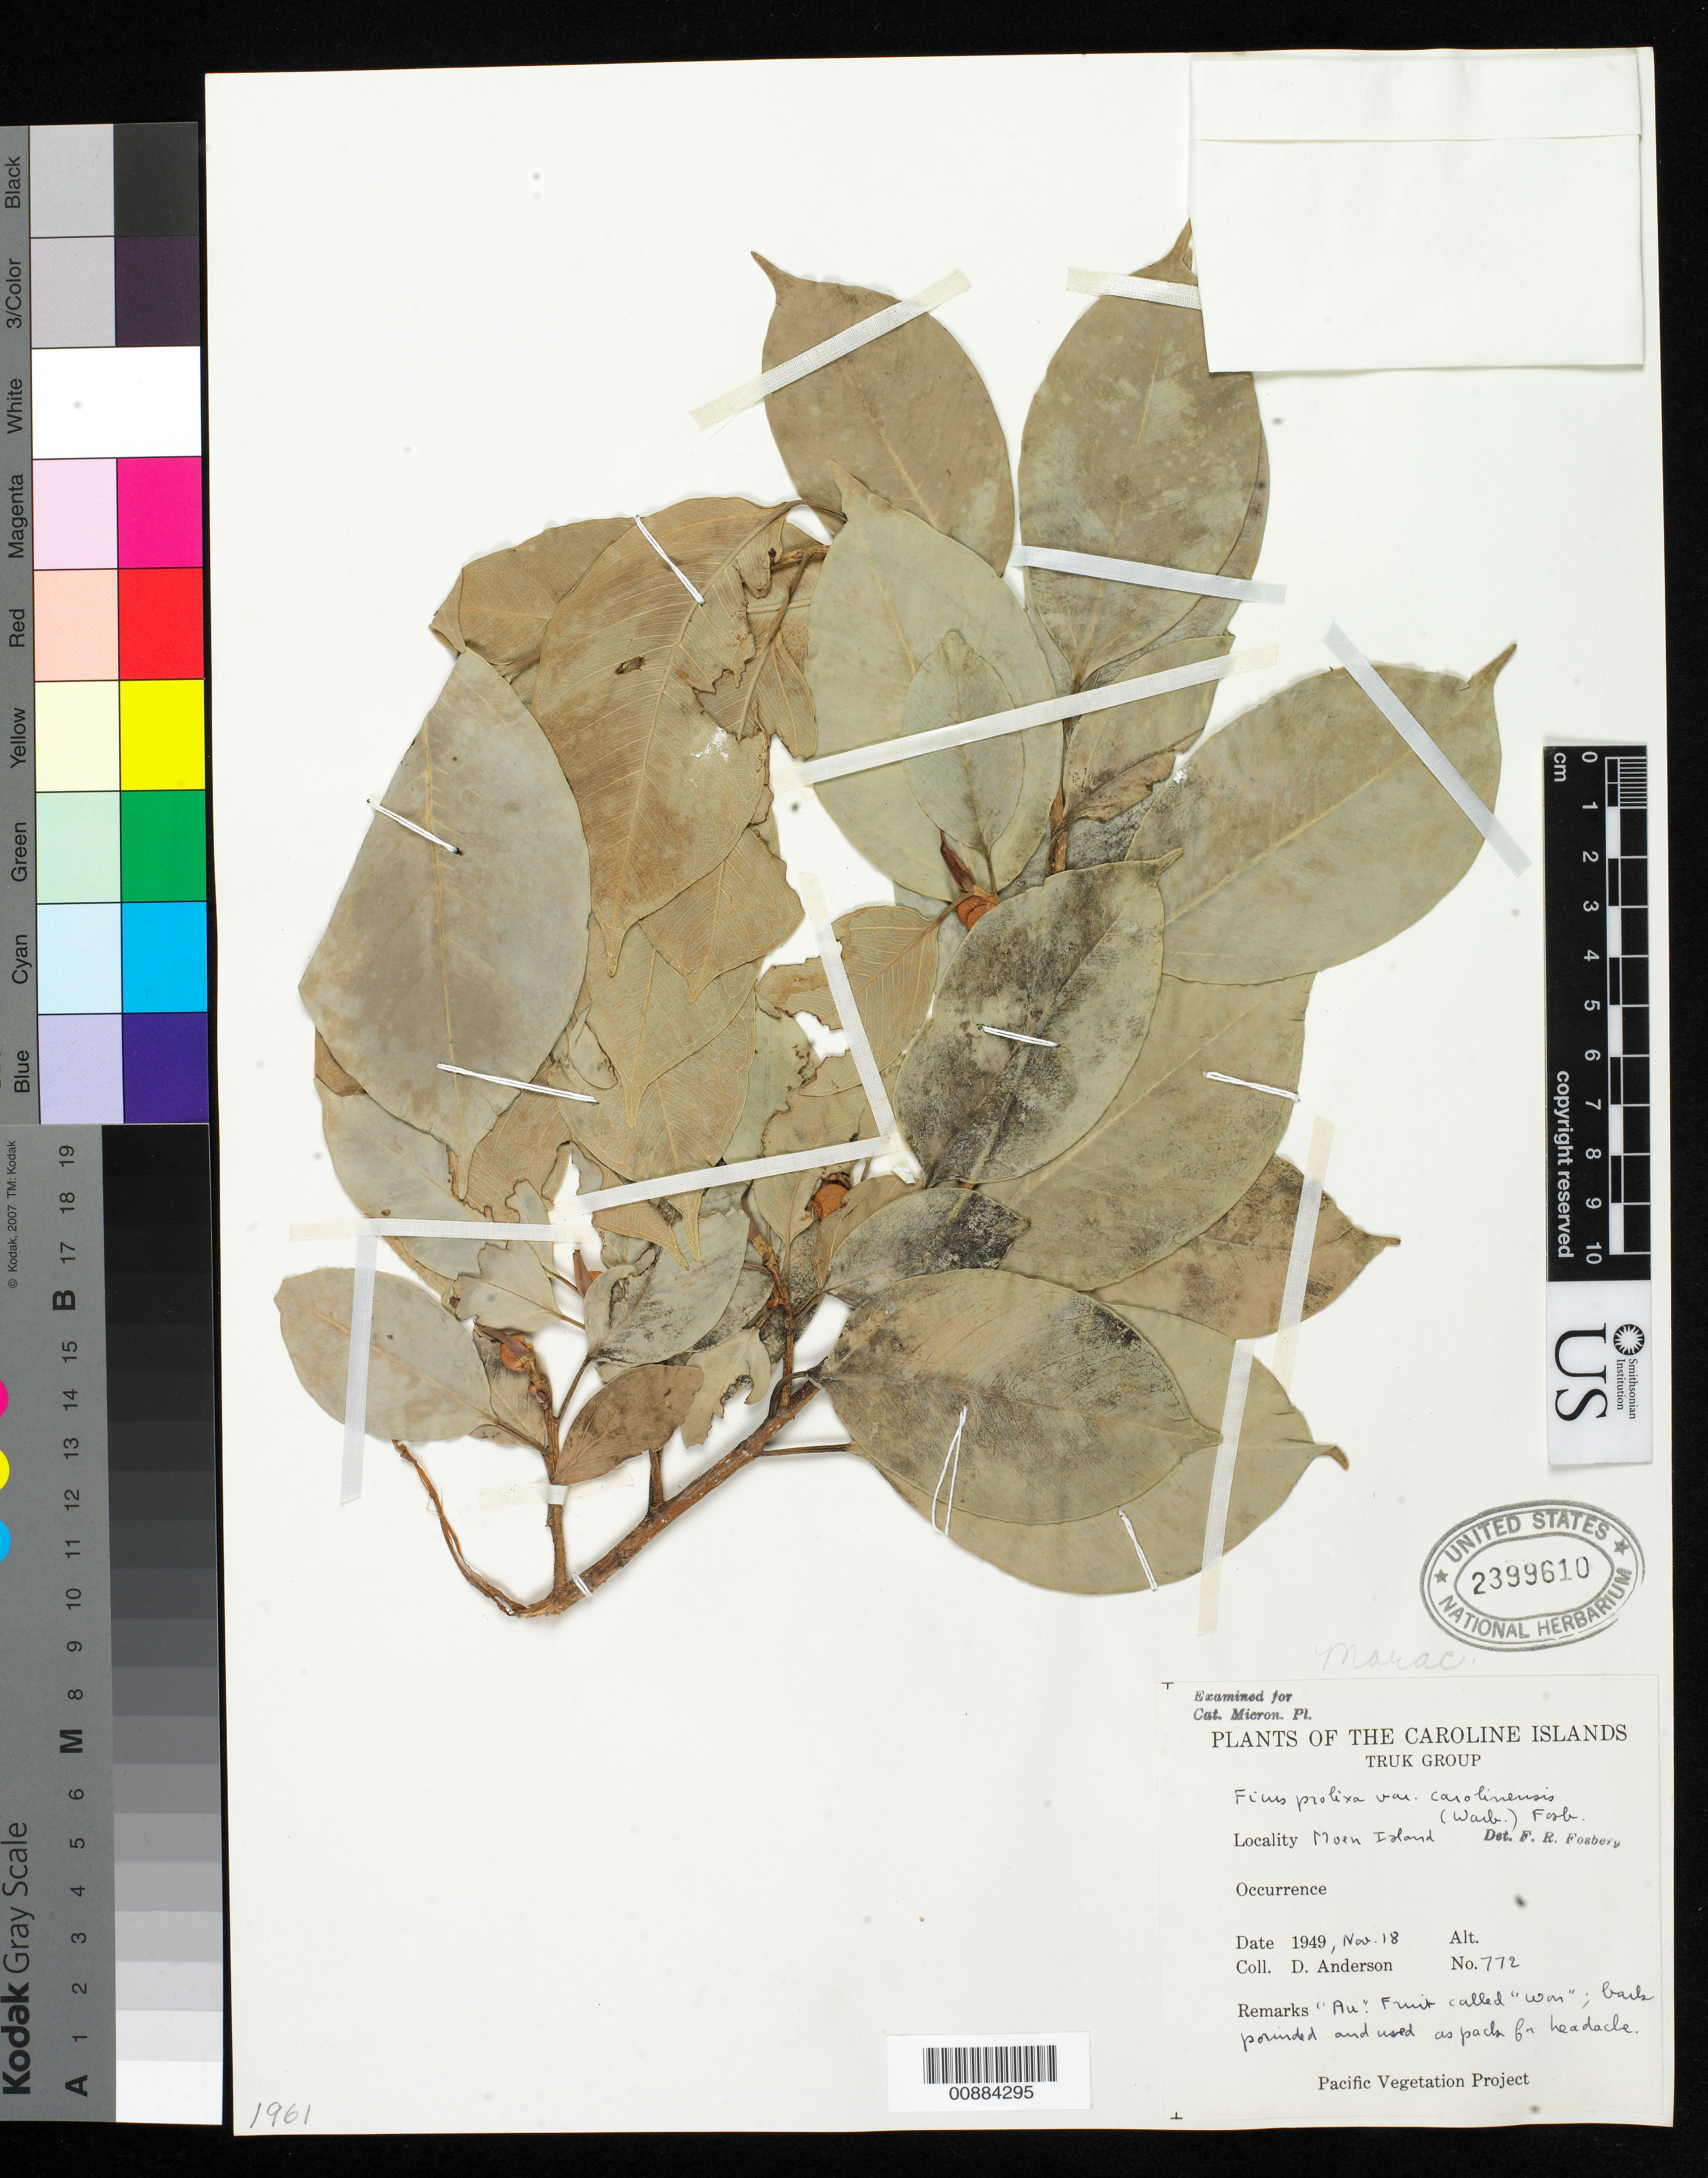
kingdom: Plantae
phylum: Tracheophyta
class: Magnoliopsida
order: Rosales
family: Moraceae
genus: Ficus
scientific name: Ficus prolixa var. carolinensis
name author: (Warb.) Fosberg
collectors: D. Anderson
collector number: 772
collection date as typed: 18 Nov 1949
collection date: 1949-11-18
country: Micronesia, Federated States of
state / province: Truk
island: Moen [Wono]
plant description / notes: Copied to EBDCS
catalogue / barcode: US 2399610